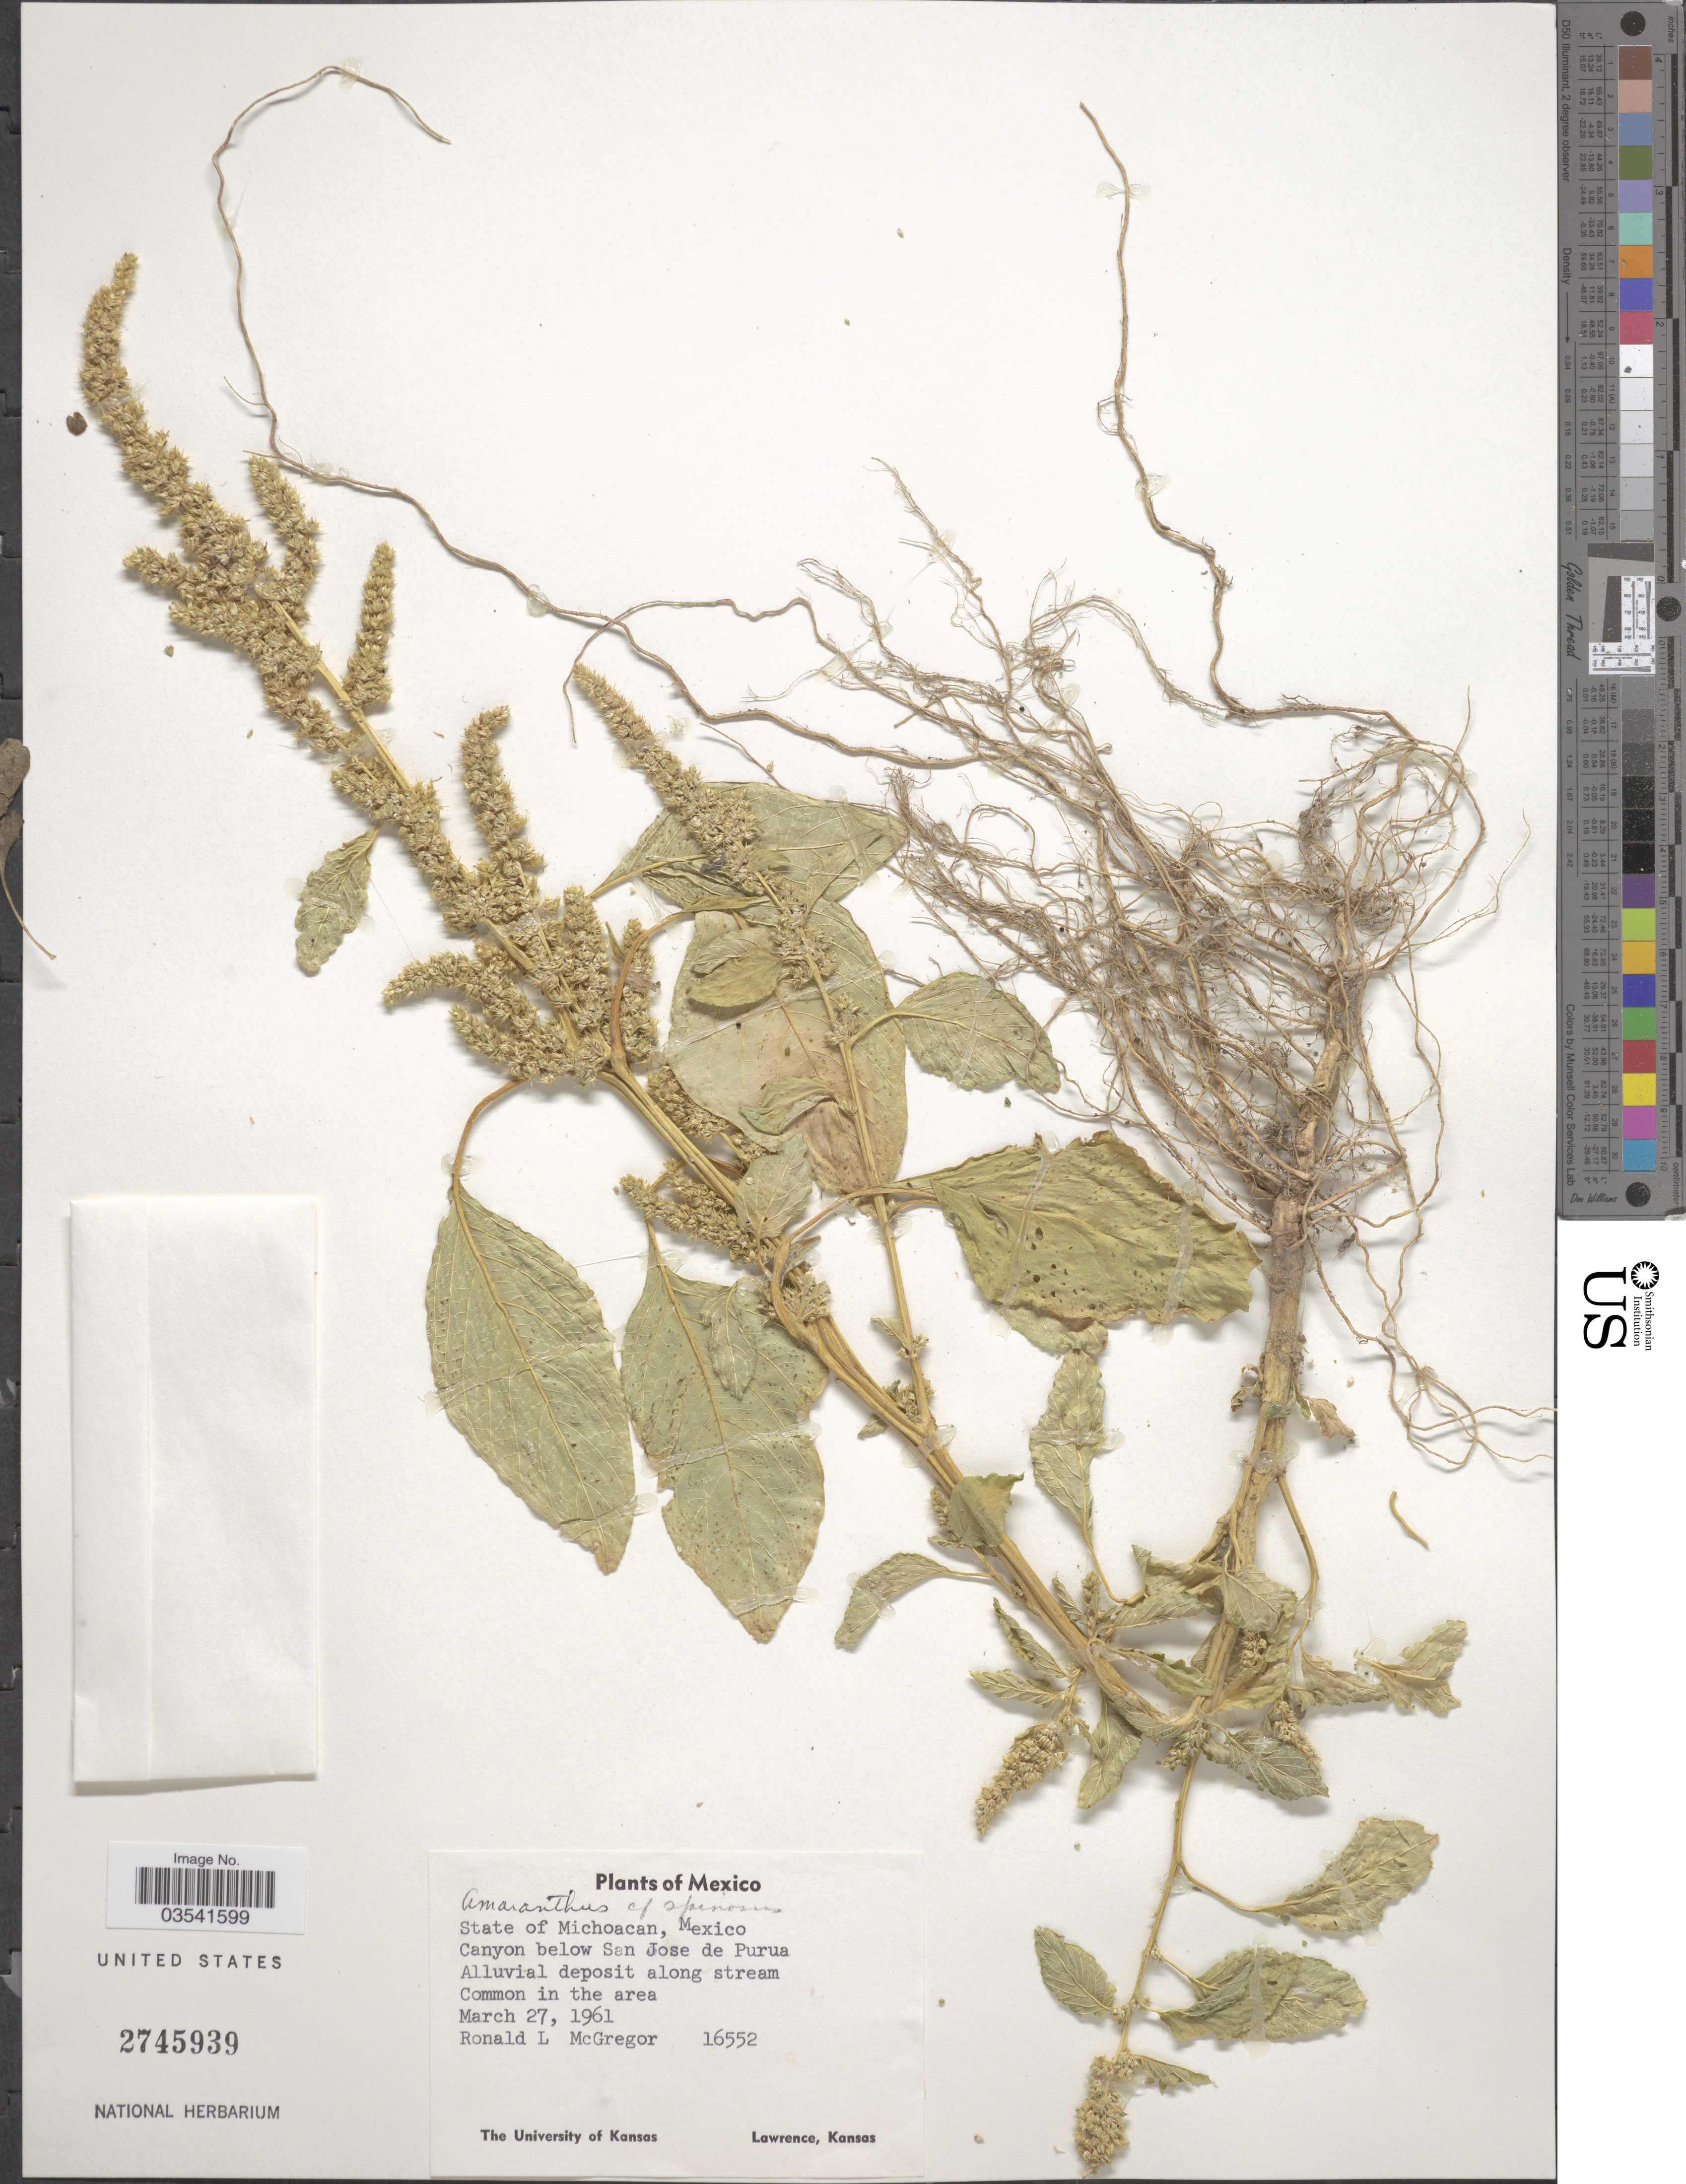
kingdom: Plantae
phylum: Tracheophyta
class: Magnoliopsida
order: Caryophyllales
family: Amaranthaceae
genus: Amaranthus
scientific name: Amaranthus spinosus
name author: L.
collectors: R. McGregor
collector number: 16552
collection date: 1961-03-27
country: Mexico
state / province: Michoacán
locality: Canyon below San Jose de Purua.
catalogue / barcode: US 2745939